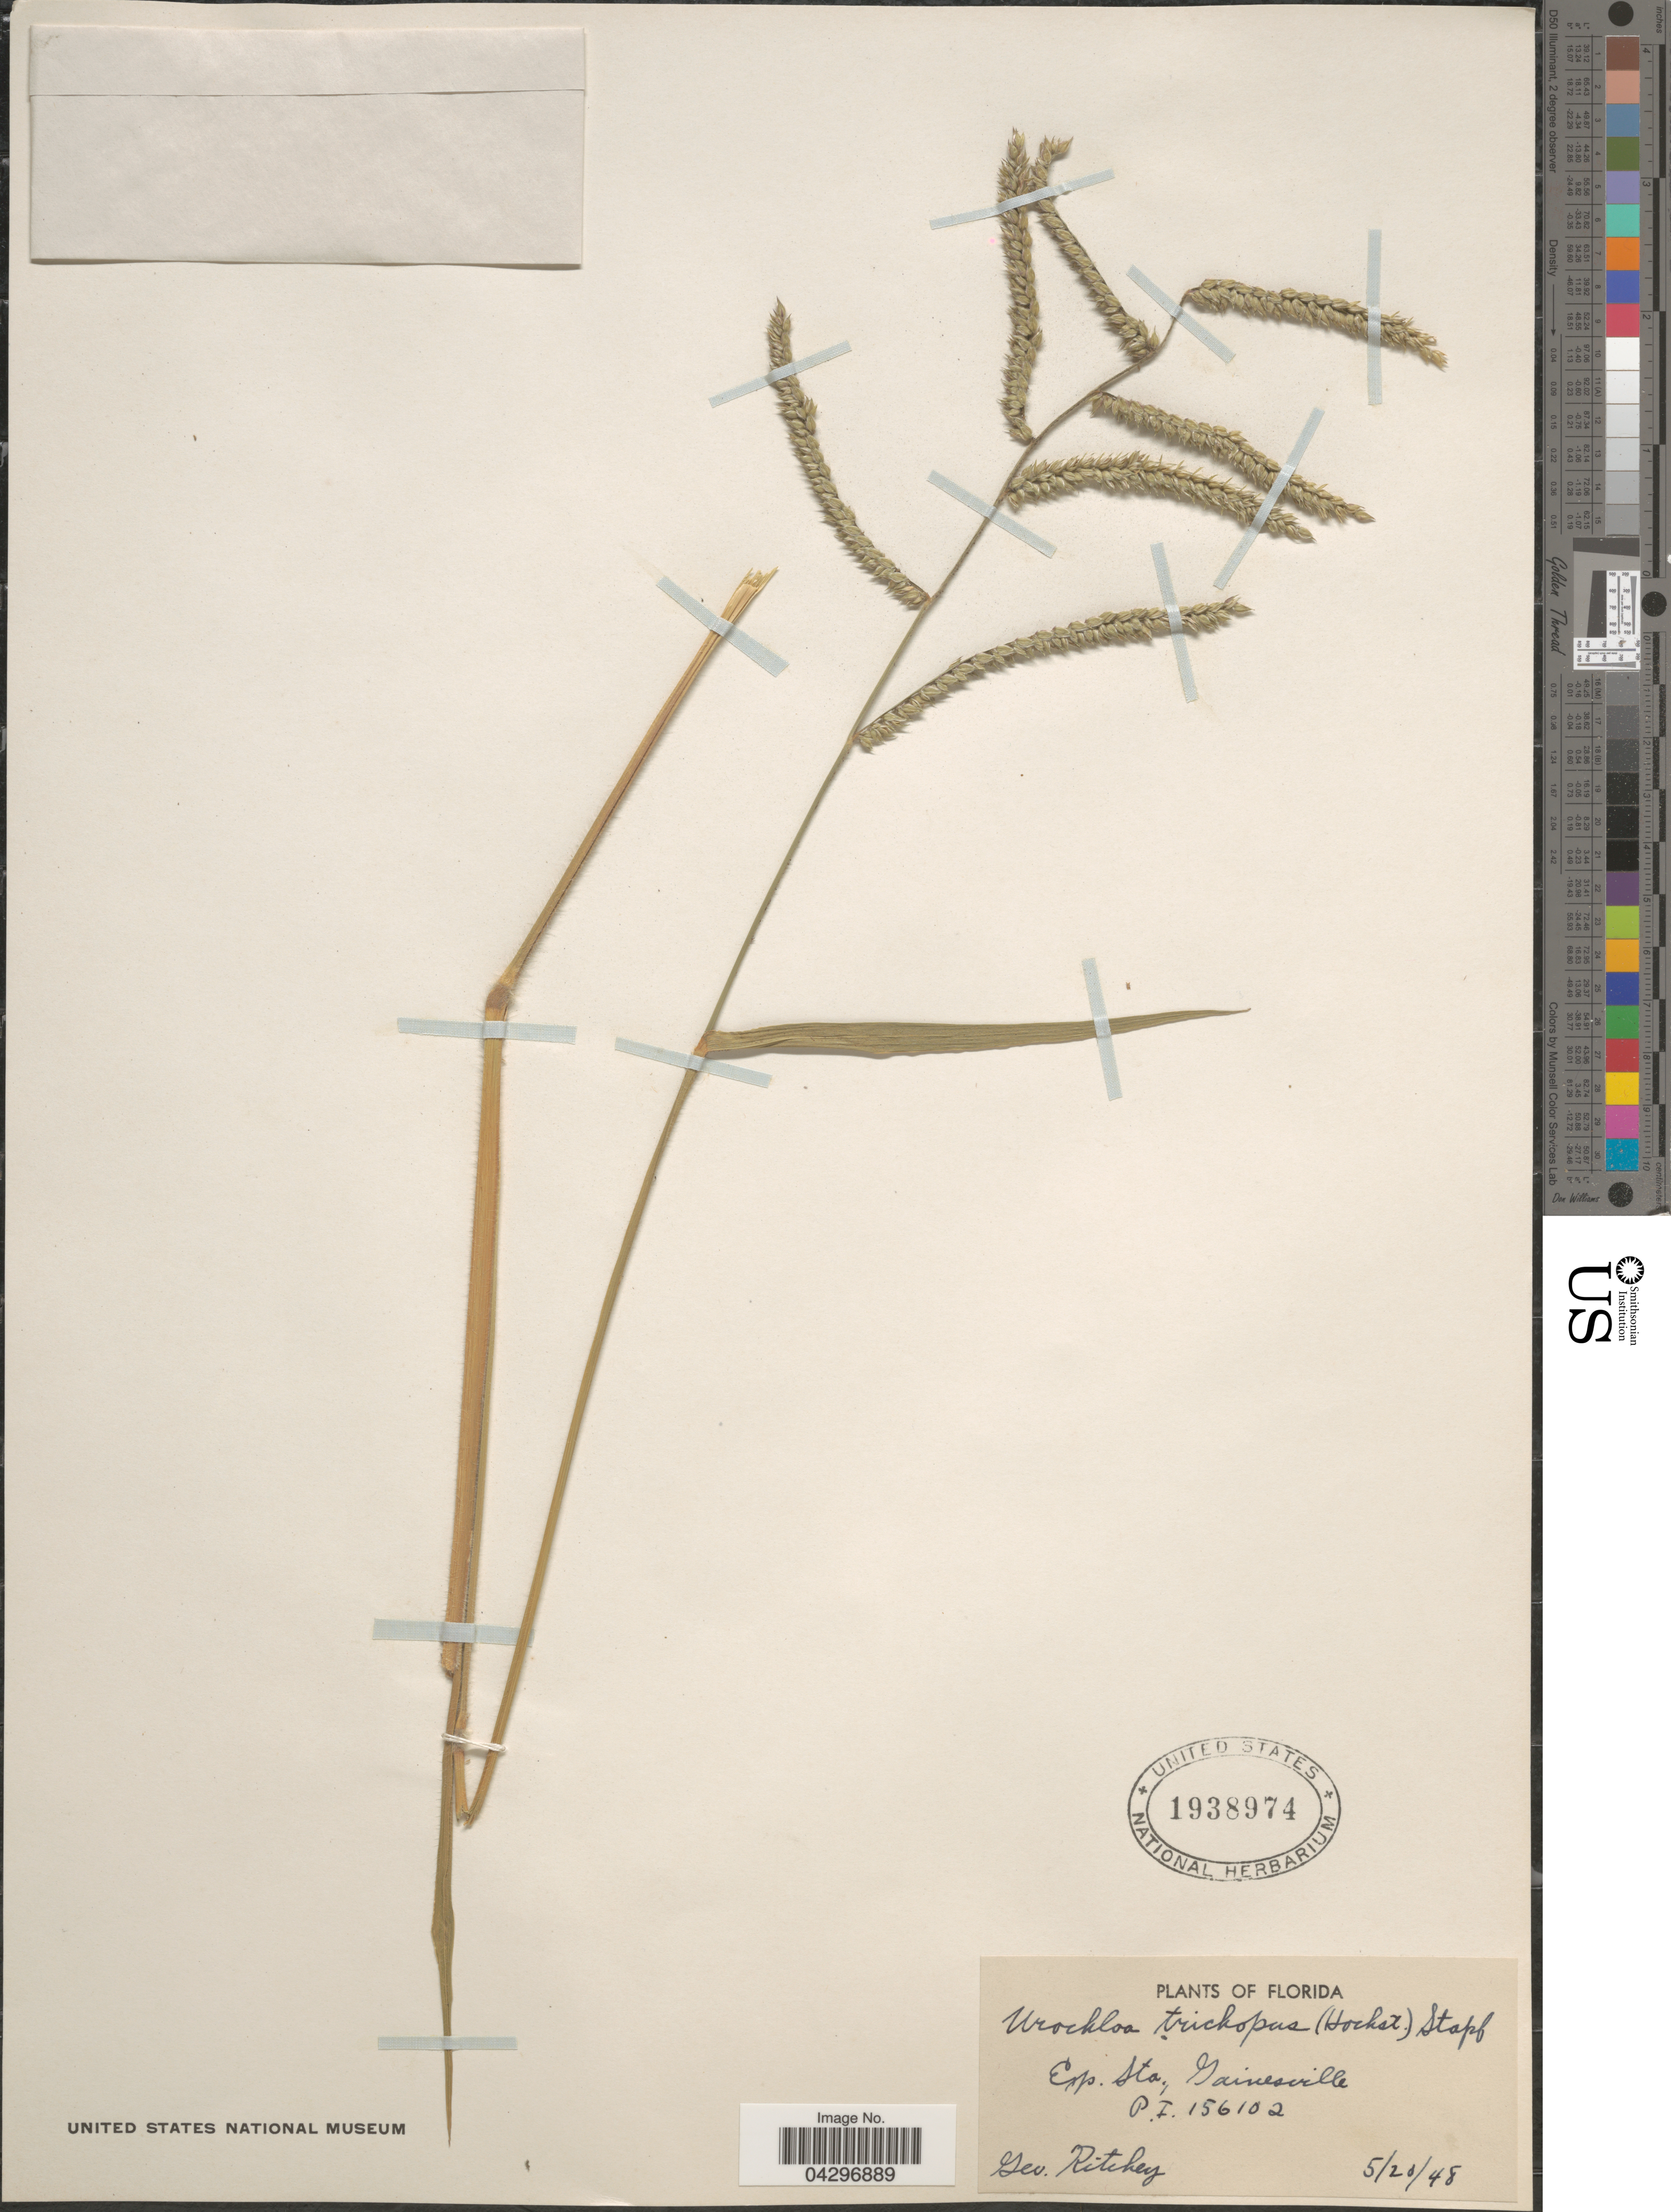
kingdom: Plantae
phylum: Tracheophyta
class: Liliopsida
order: Poales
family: Poaceae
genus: Urochloa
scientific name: Urochloa trichopus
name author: (Hochst.) Stapf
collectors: G. Ritchey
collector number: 156102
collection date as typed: Transcribed d/m/y: 20/5/48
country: United States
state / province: Florida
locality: Exp. Sta., Gainesville.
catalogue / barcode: US 1938974